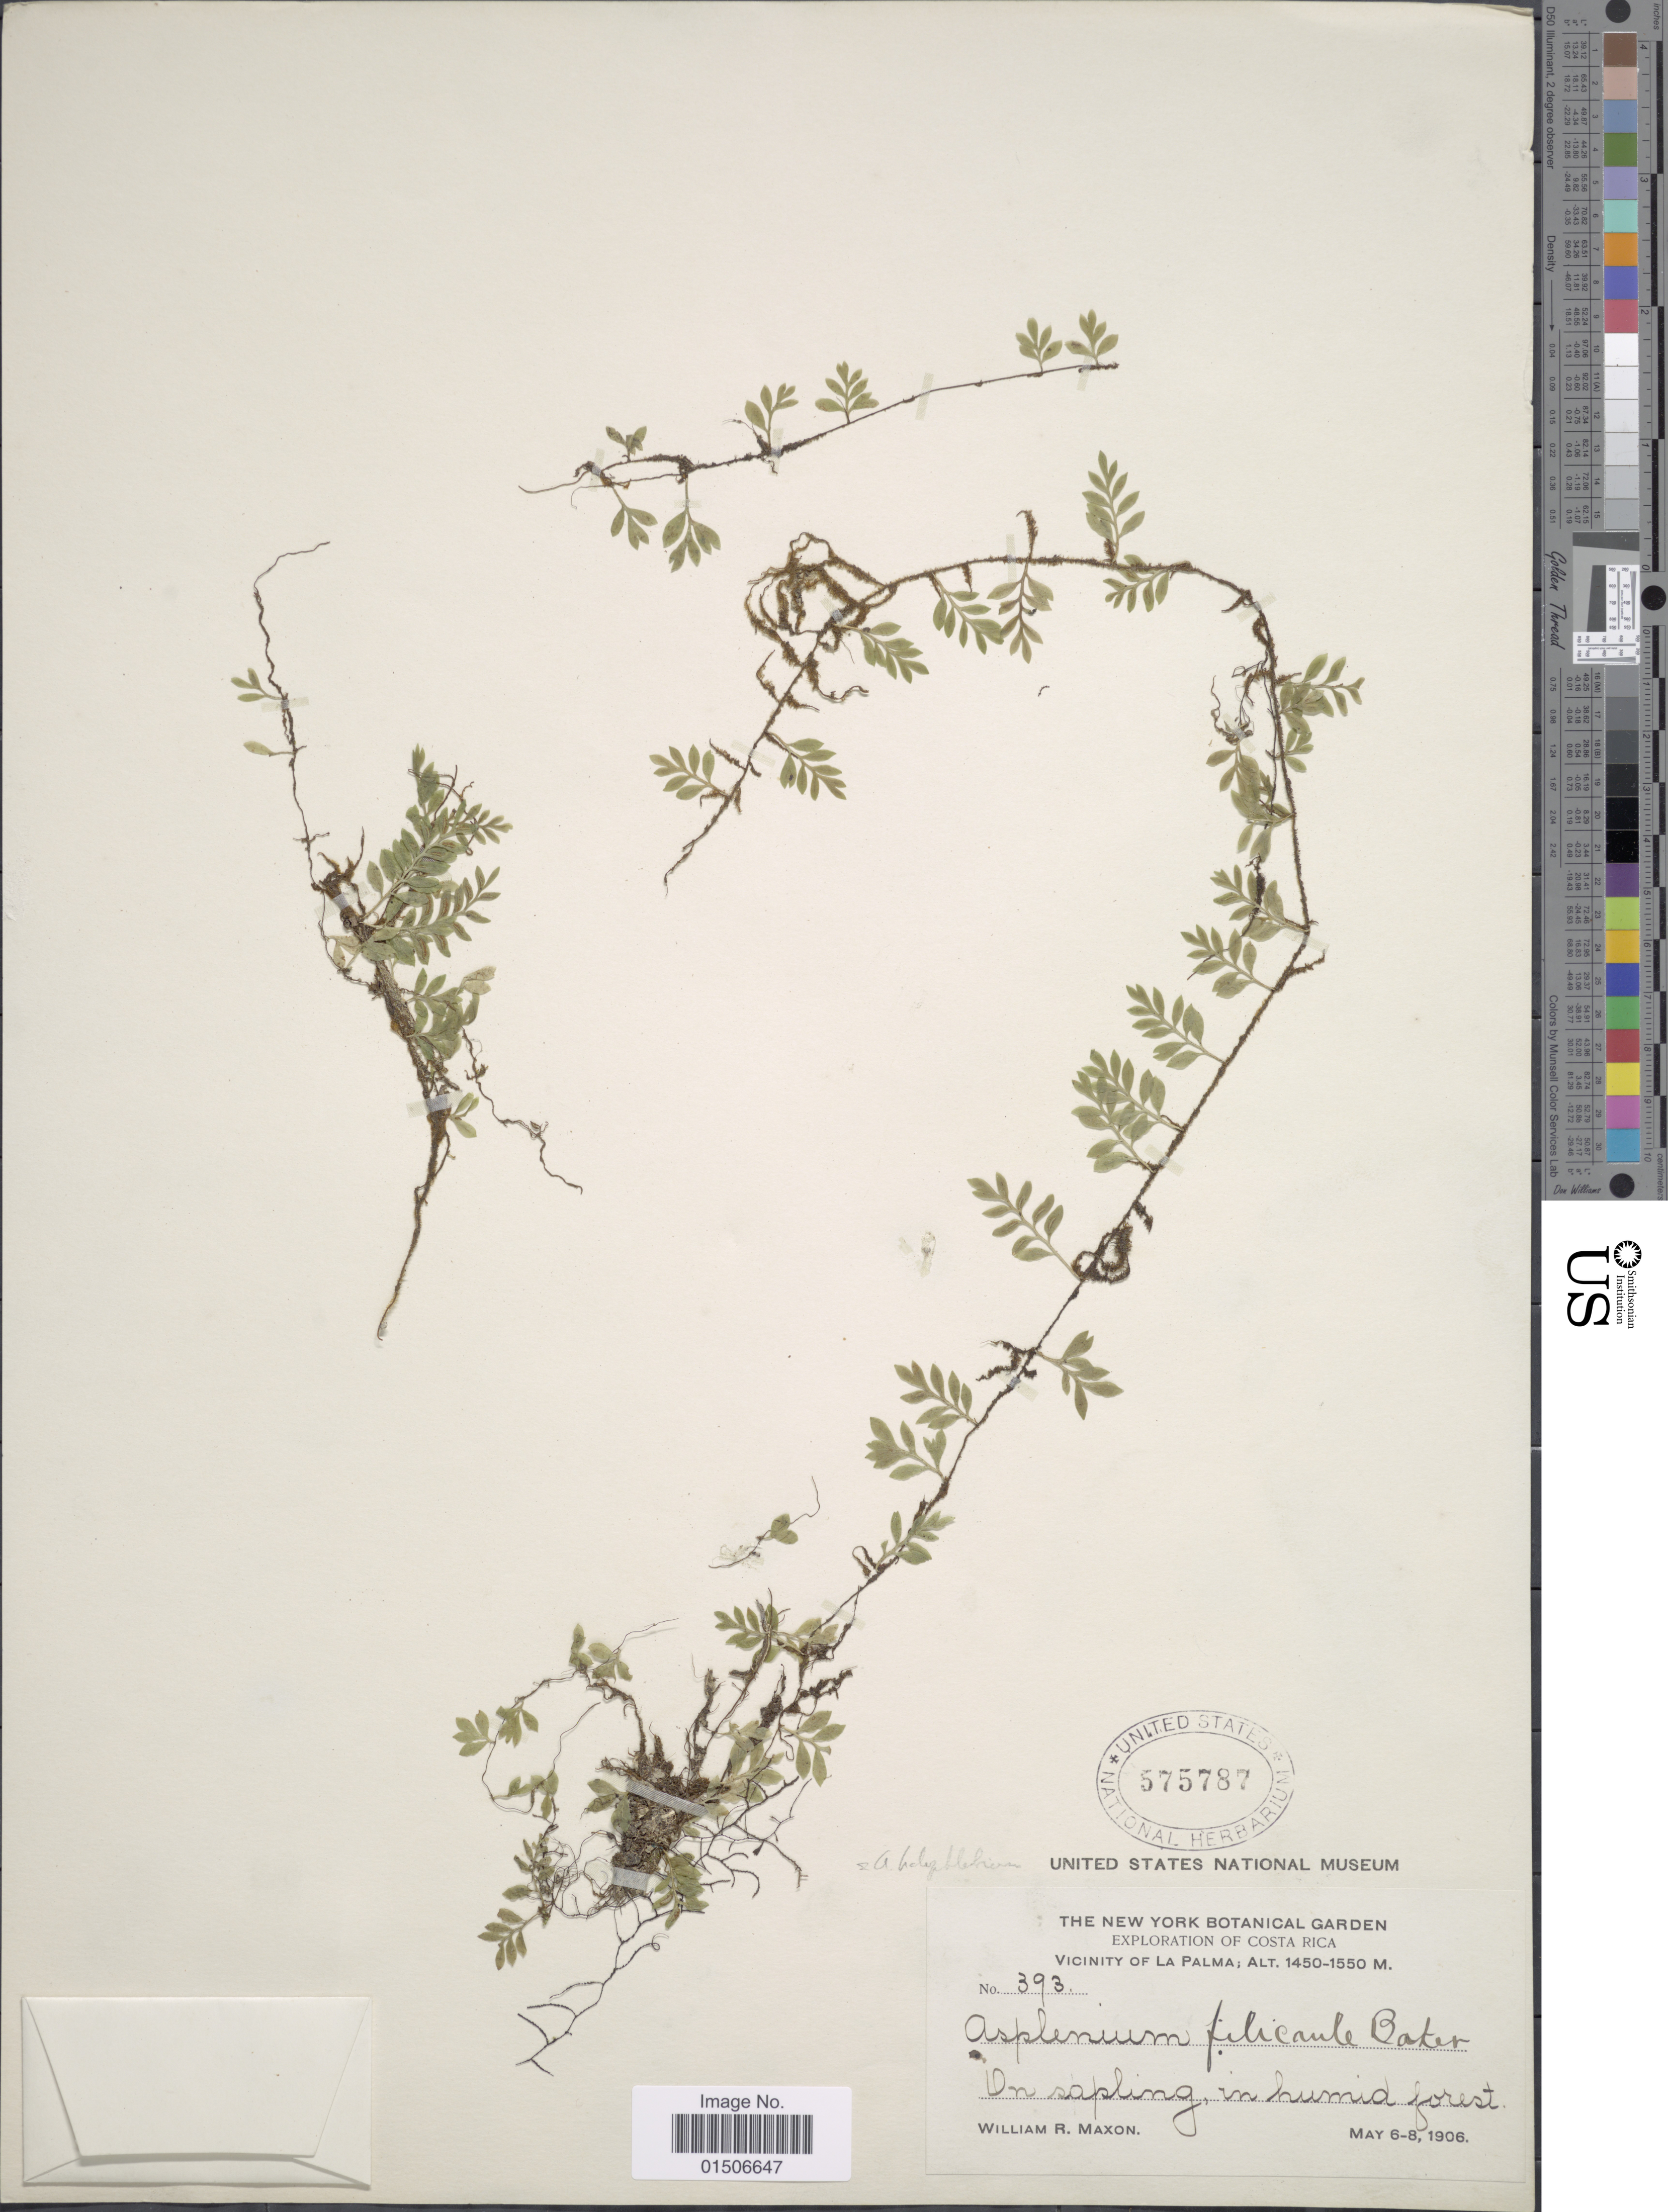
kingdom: Plantae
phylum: Tracheophyta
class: Polypodiopsida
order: Polypodiales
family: Aspleniaceae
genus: Asplenium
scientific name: Asplenium holophlebium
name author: Baker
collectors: W. R. Maxon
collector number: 393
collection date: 1906-05-06/1906-05-08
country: Costa Rica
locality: Vicinity of La Palma, On sapling, in humid forest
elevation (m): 1450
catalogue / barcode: US 575787